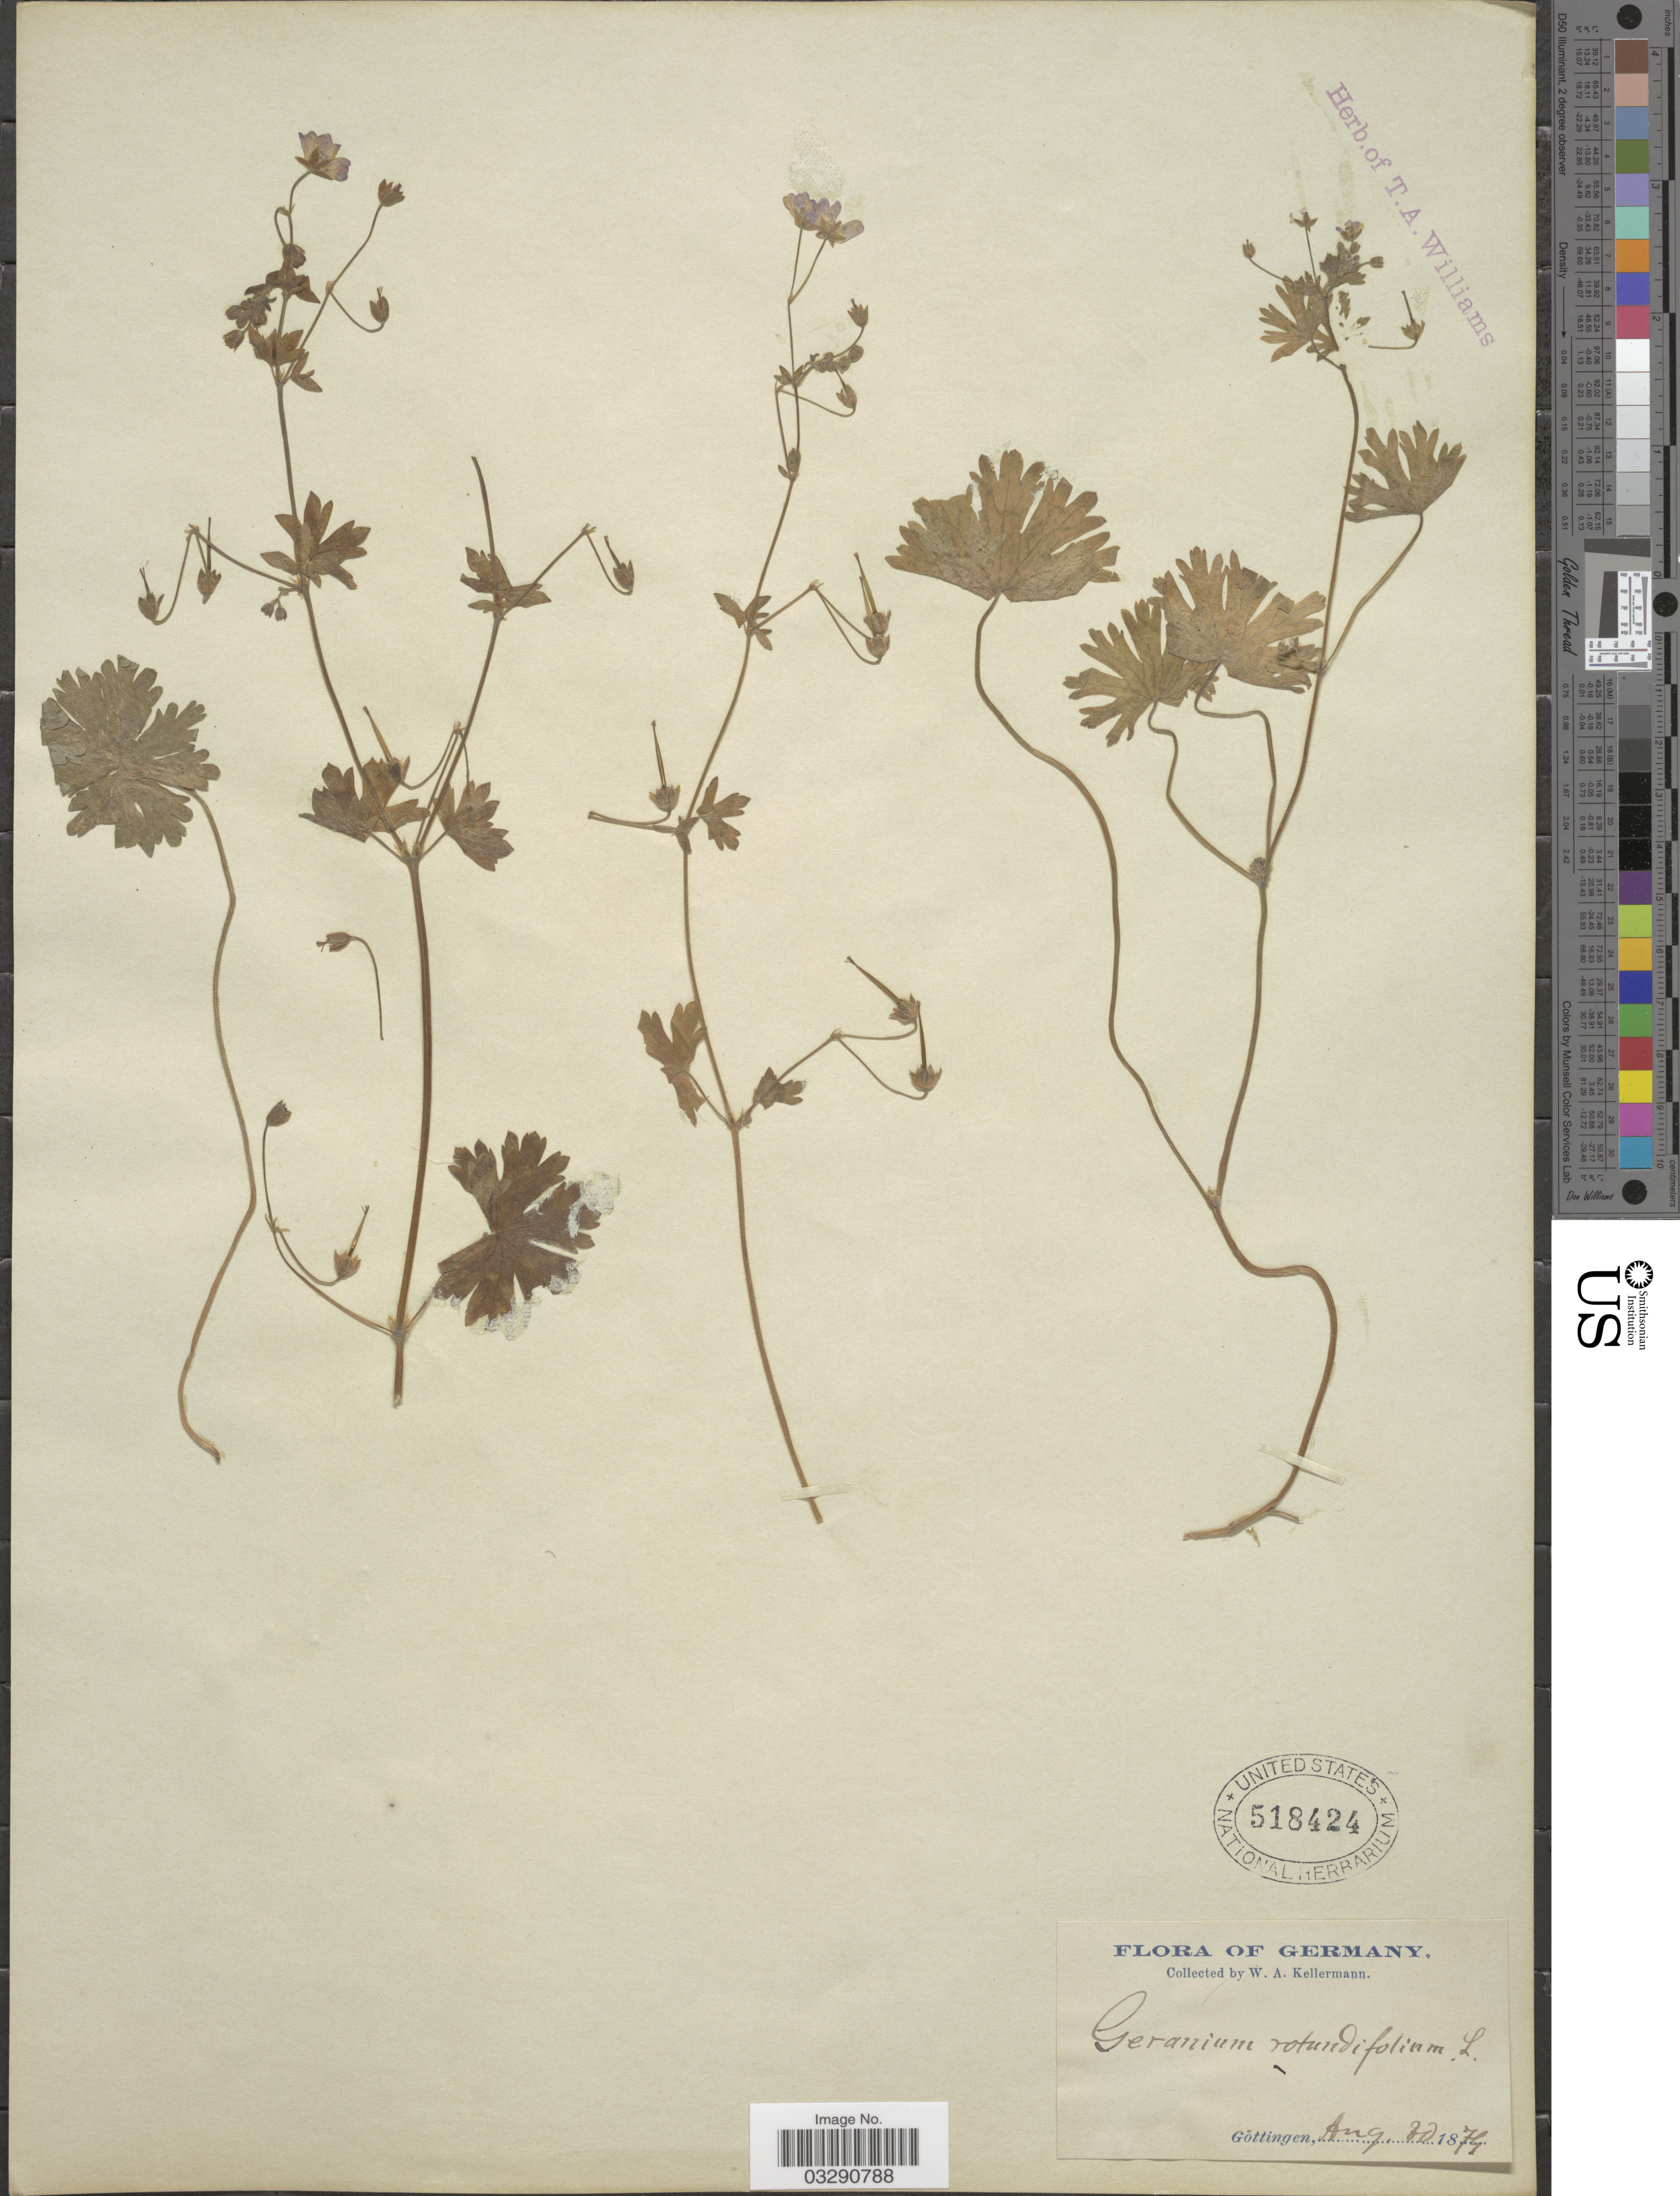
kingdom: Plantae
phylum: Tracheophyta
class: Magnoliopsida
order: Geraniales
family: Geraniaceae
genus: Geranium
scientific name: Geranium rotundifolium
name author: L.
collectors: W. Kellerman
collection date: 1874-08-30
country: Germany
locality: Göttingen.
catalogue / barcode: US 518424